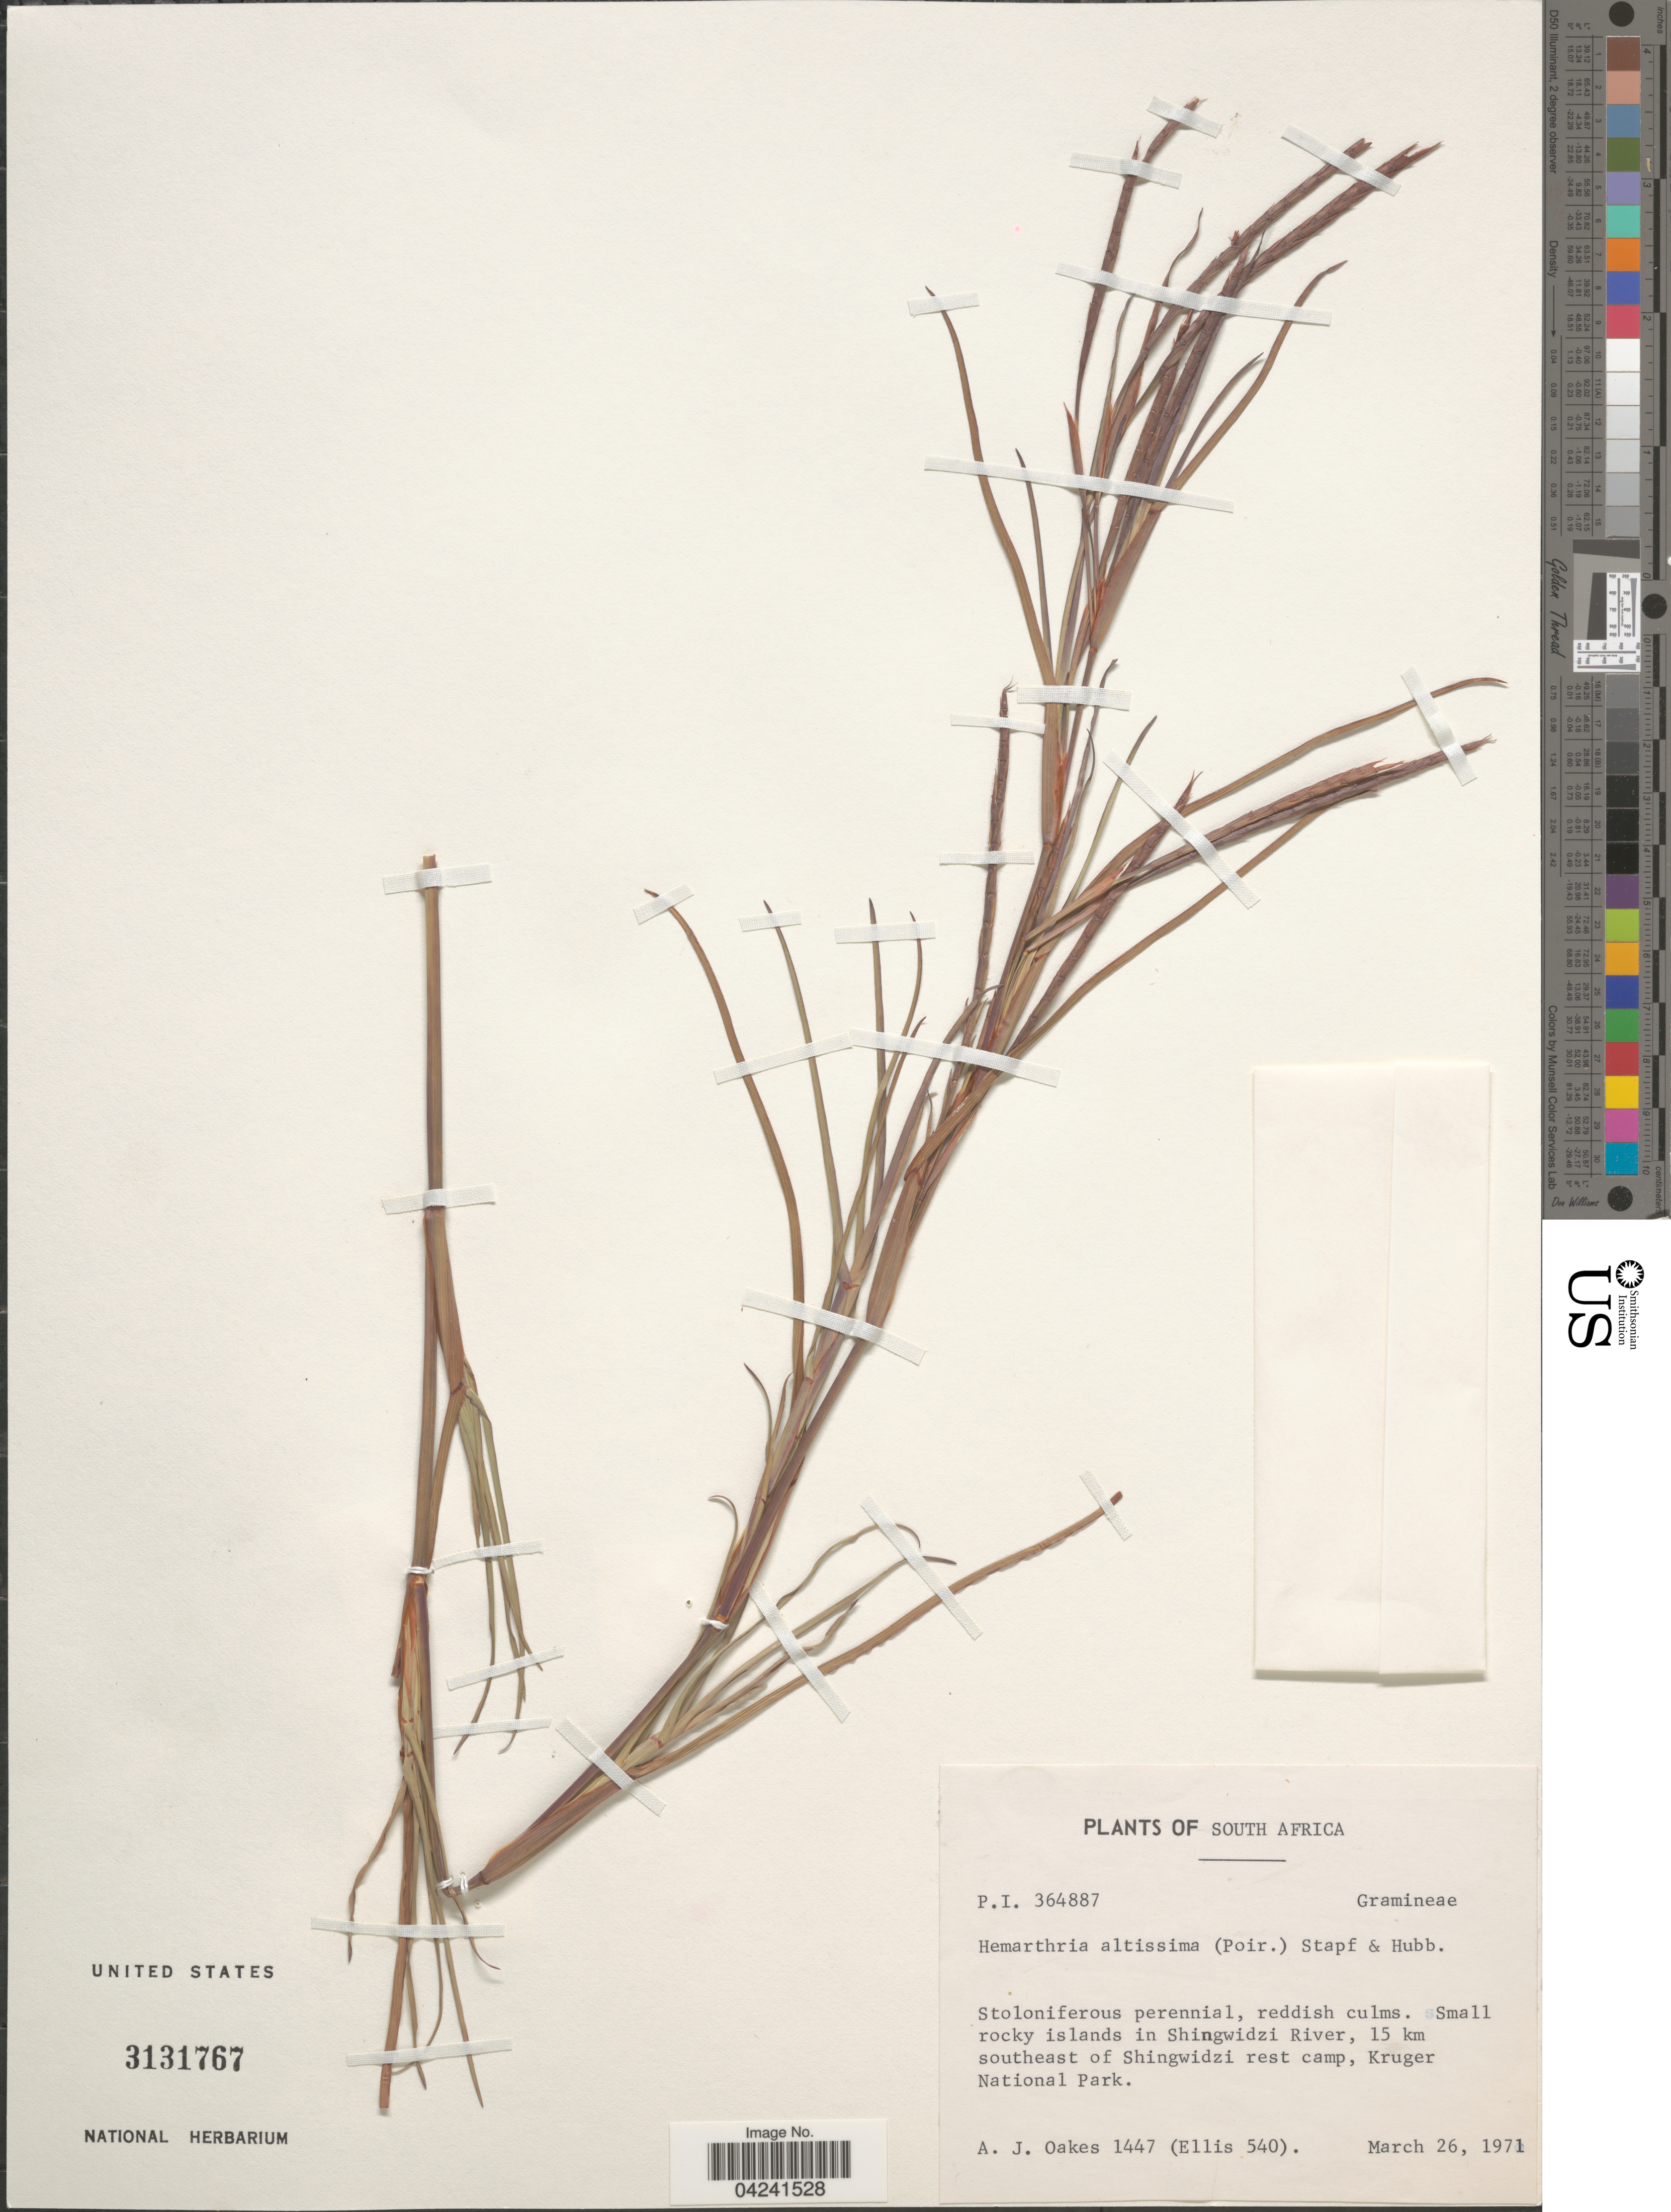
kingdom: Plantae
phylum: Tracheophyta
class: Liliopsida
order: Poales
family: Poaceae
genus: Hemarthria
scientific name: Hemarthria altissima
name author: (Poir.) Stapf & C. E. Hubb.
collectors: A. Oakes & -. Ellis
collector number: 1447/540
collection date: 1971-03-26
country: South Africa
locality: Small rocky islands in Shingwidzi River, 15 km southeast of Shingwidzi rest camp, Kruger National Park.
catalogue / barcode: US 3131767